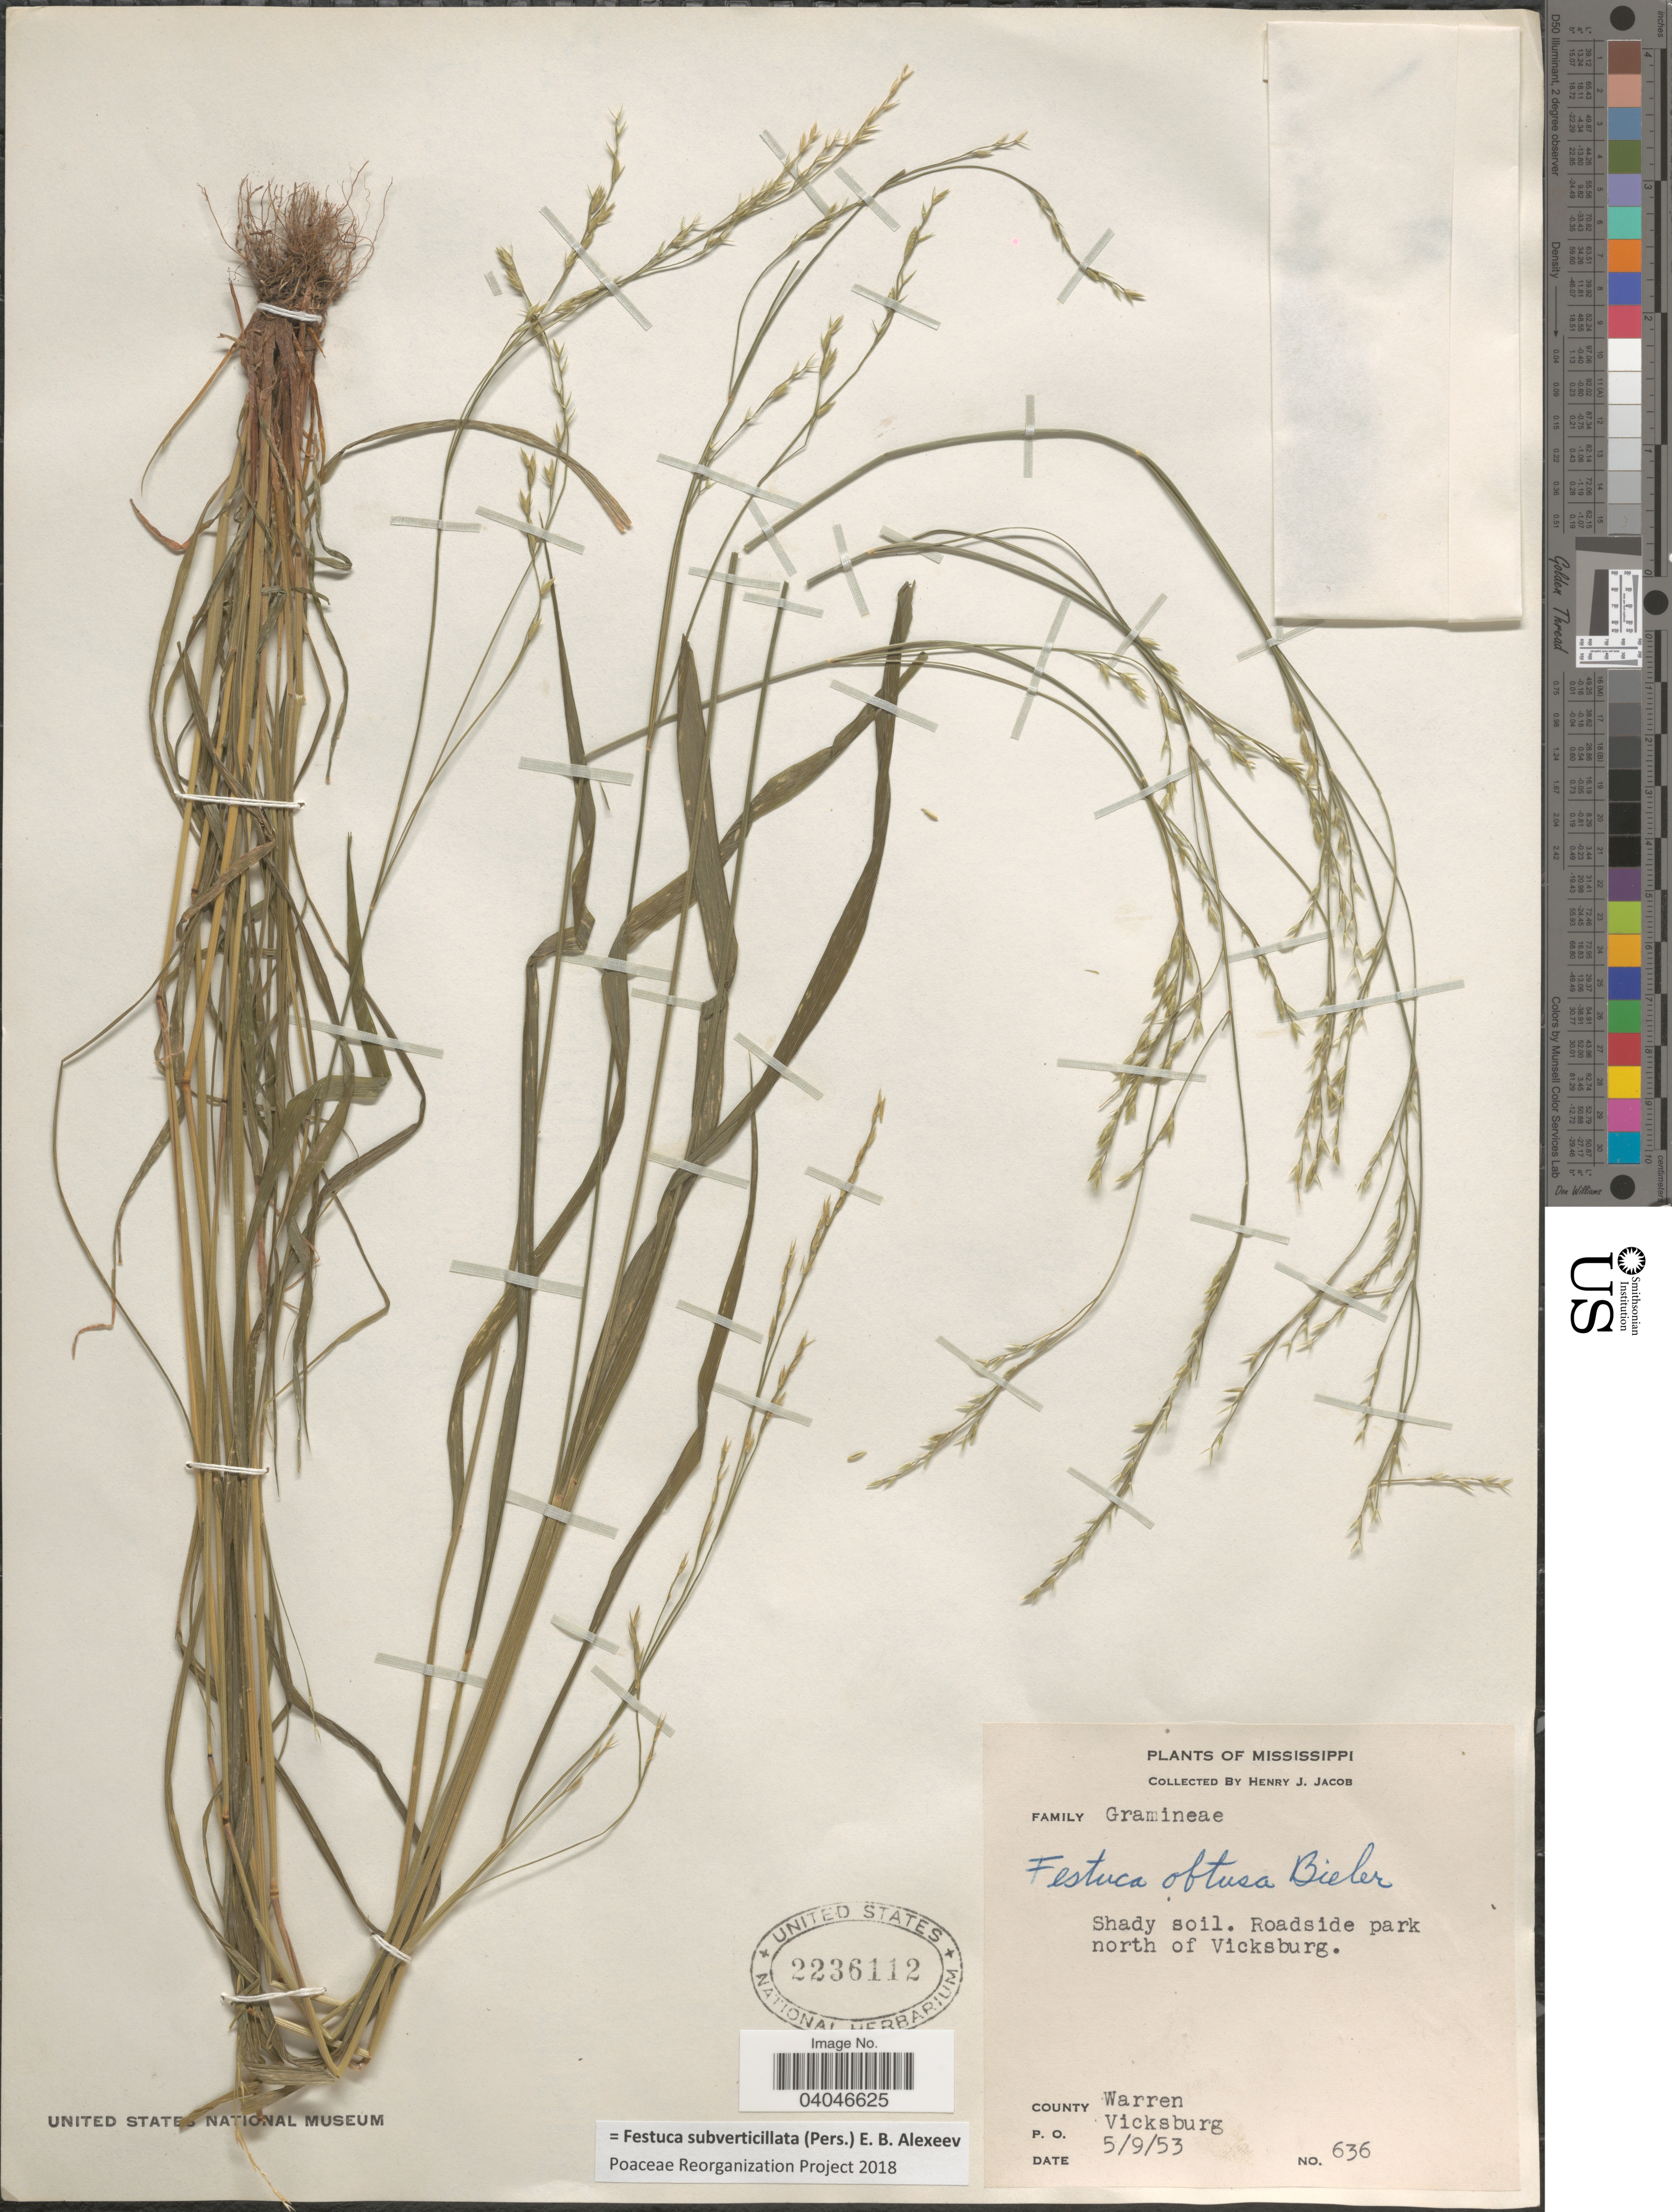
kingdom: Plantae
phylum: Tracheophyta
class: Liliopsida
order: Poales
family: Poaceae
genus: Festuca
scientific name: Festuca subverticillata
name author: (Pers.) E.B. Alexeev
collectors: H. Jacob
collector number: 636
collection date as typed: Transcribed d/m/y: 9/5/53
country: United States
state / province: Mississippi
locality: Roadside park north of Vicksburg. County Warren. P.O. Vicksburg.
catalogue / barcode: US 2236112